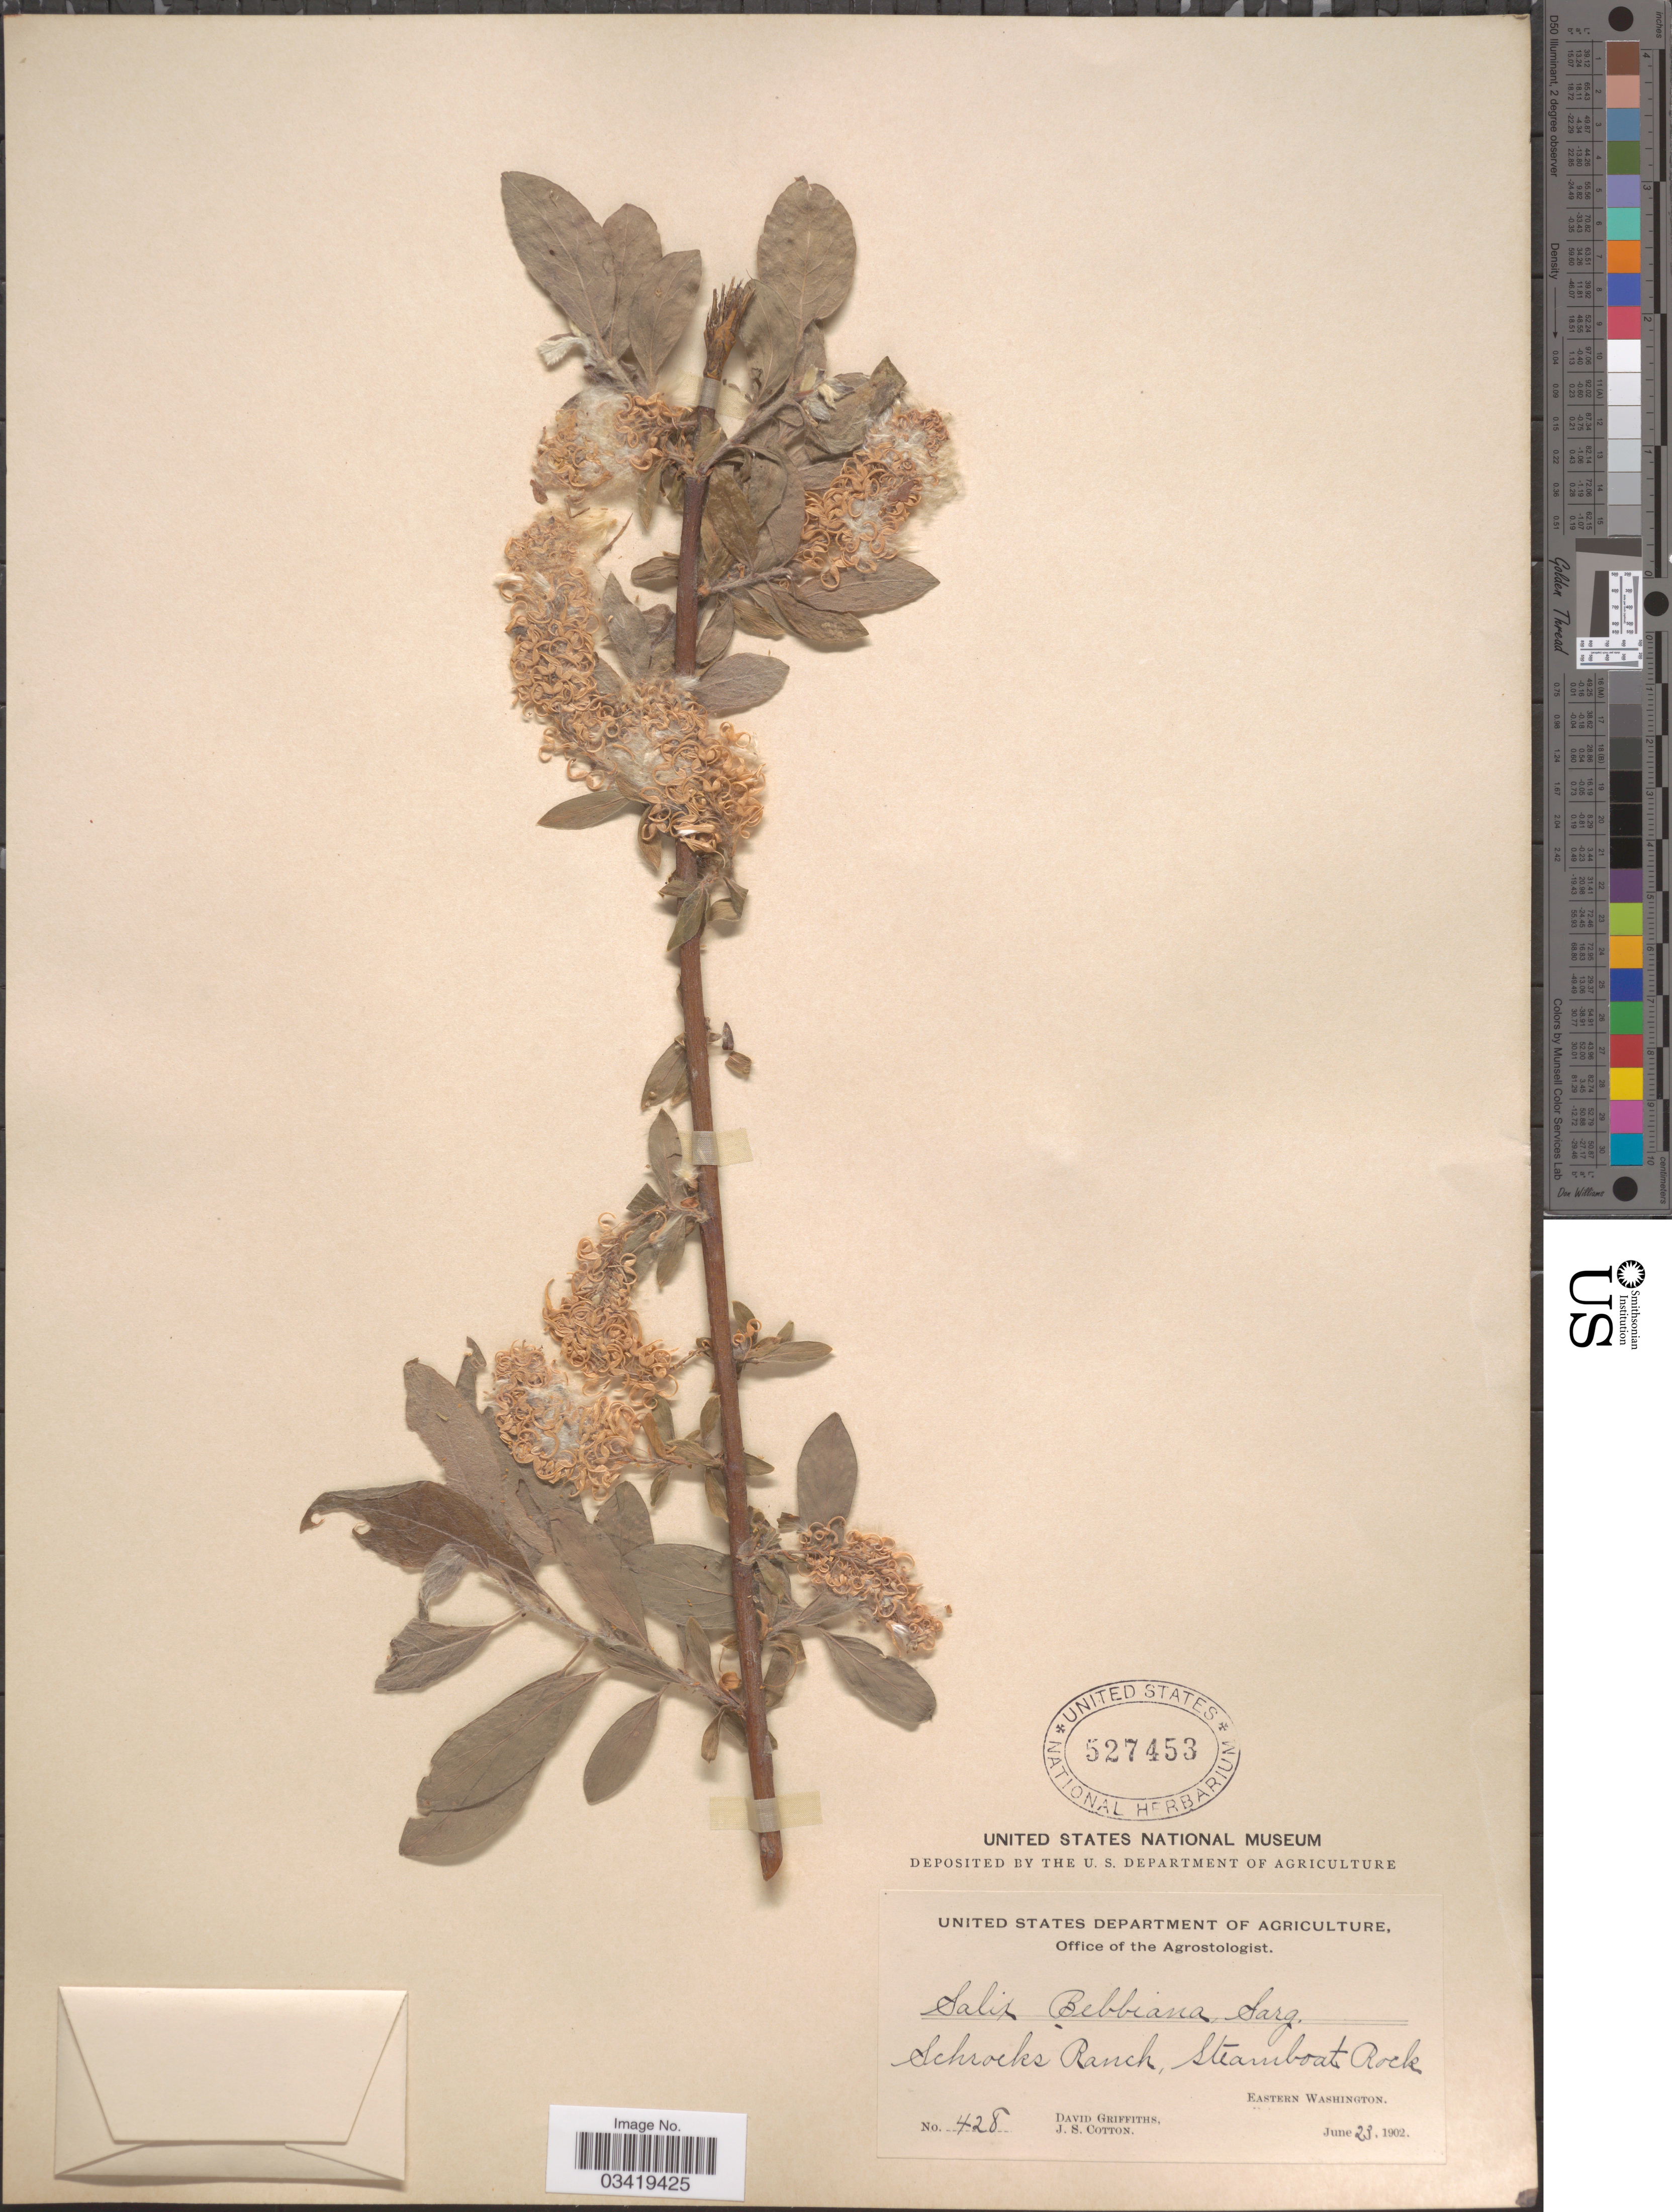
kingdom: Plantae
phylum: Tracheophyta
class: Magnoliopsida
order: Malpighiales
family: Salicaceae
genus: Salix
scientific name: Salix bebbiana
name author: Sarg.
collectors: D. Griffiths & J. S. Cotton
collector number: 428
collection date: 1902-06-23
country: United States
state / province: Washington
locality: Shrocks Ranch, Steamboat Rock. Eastern Washington.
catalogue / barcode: US 527453